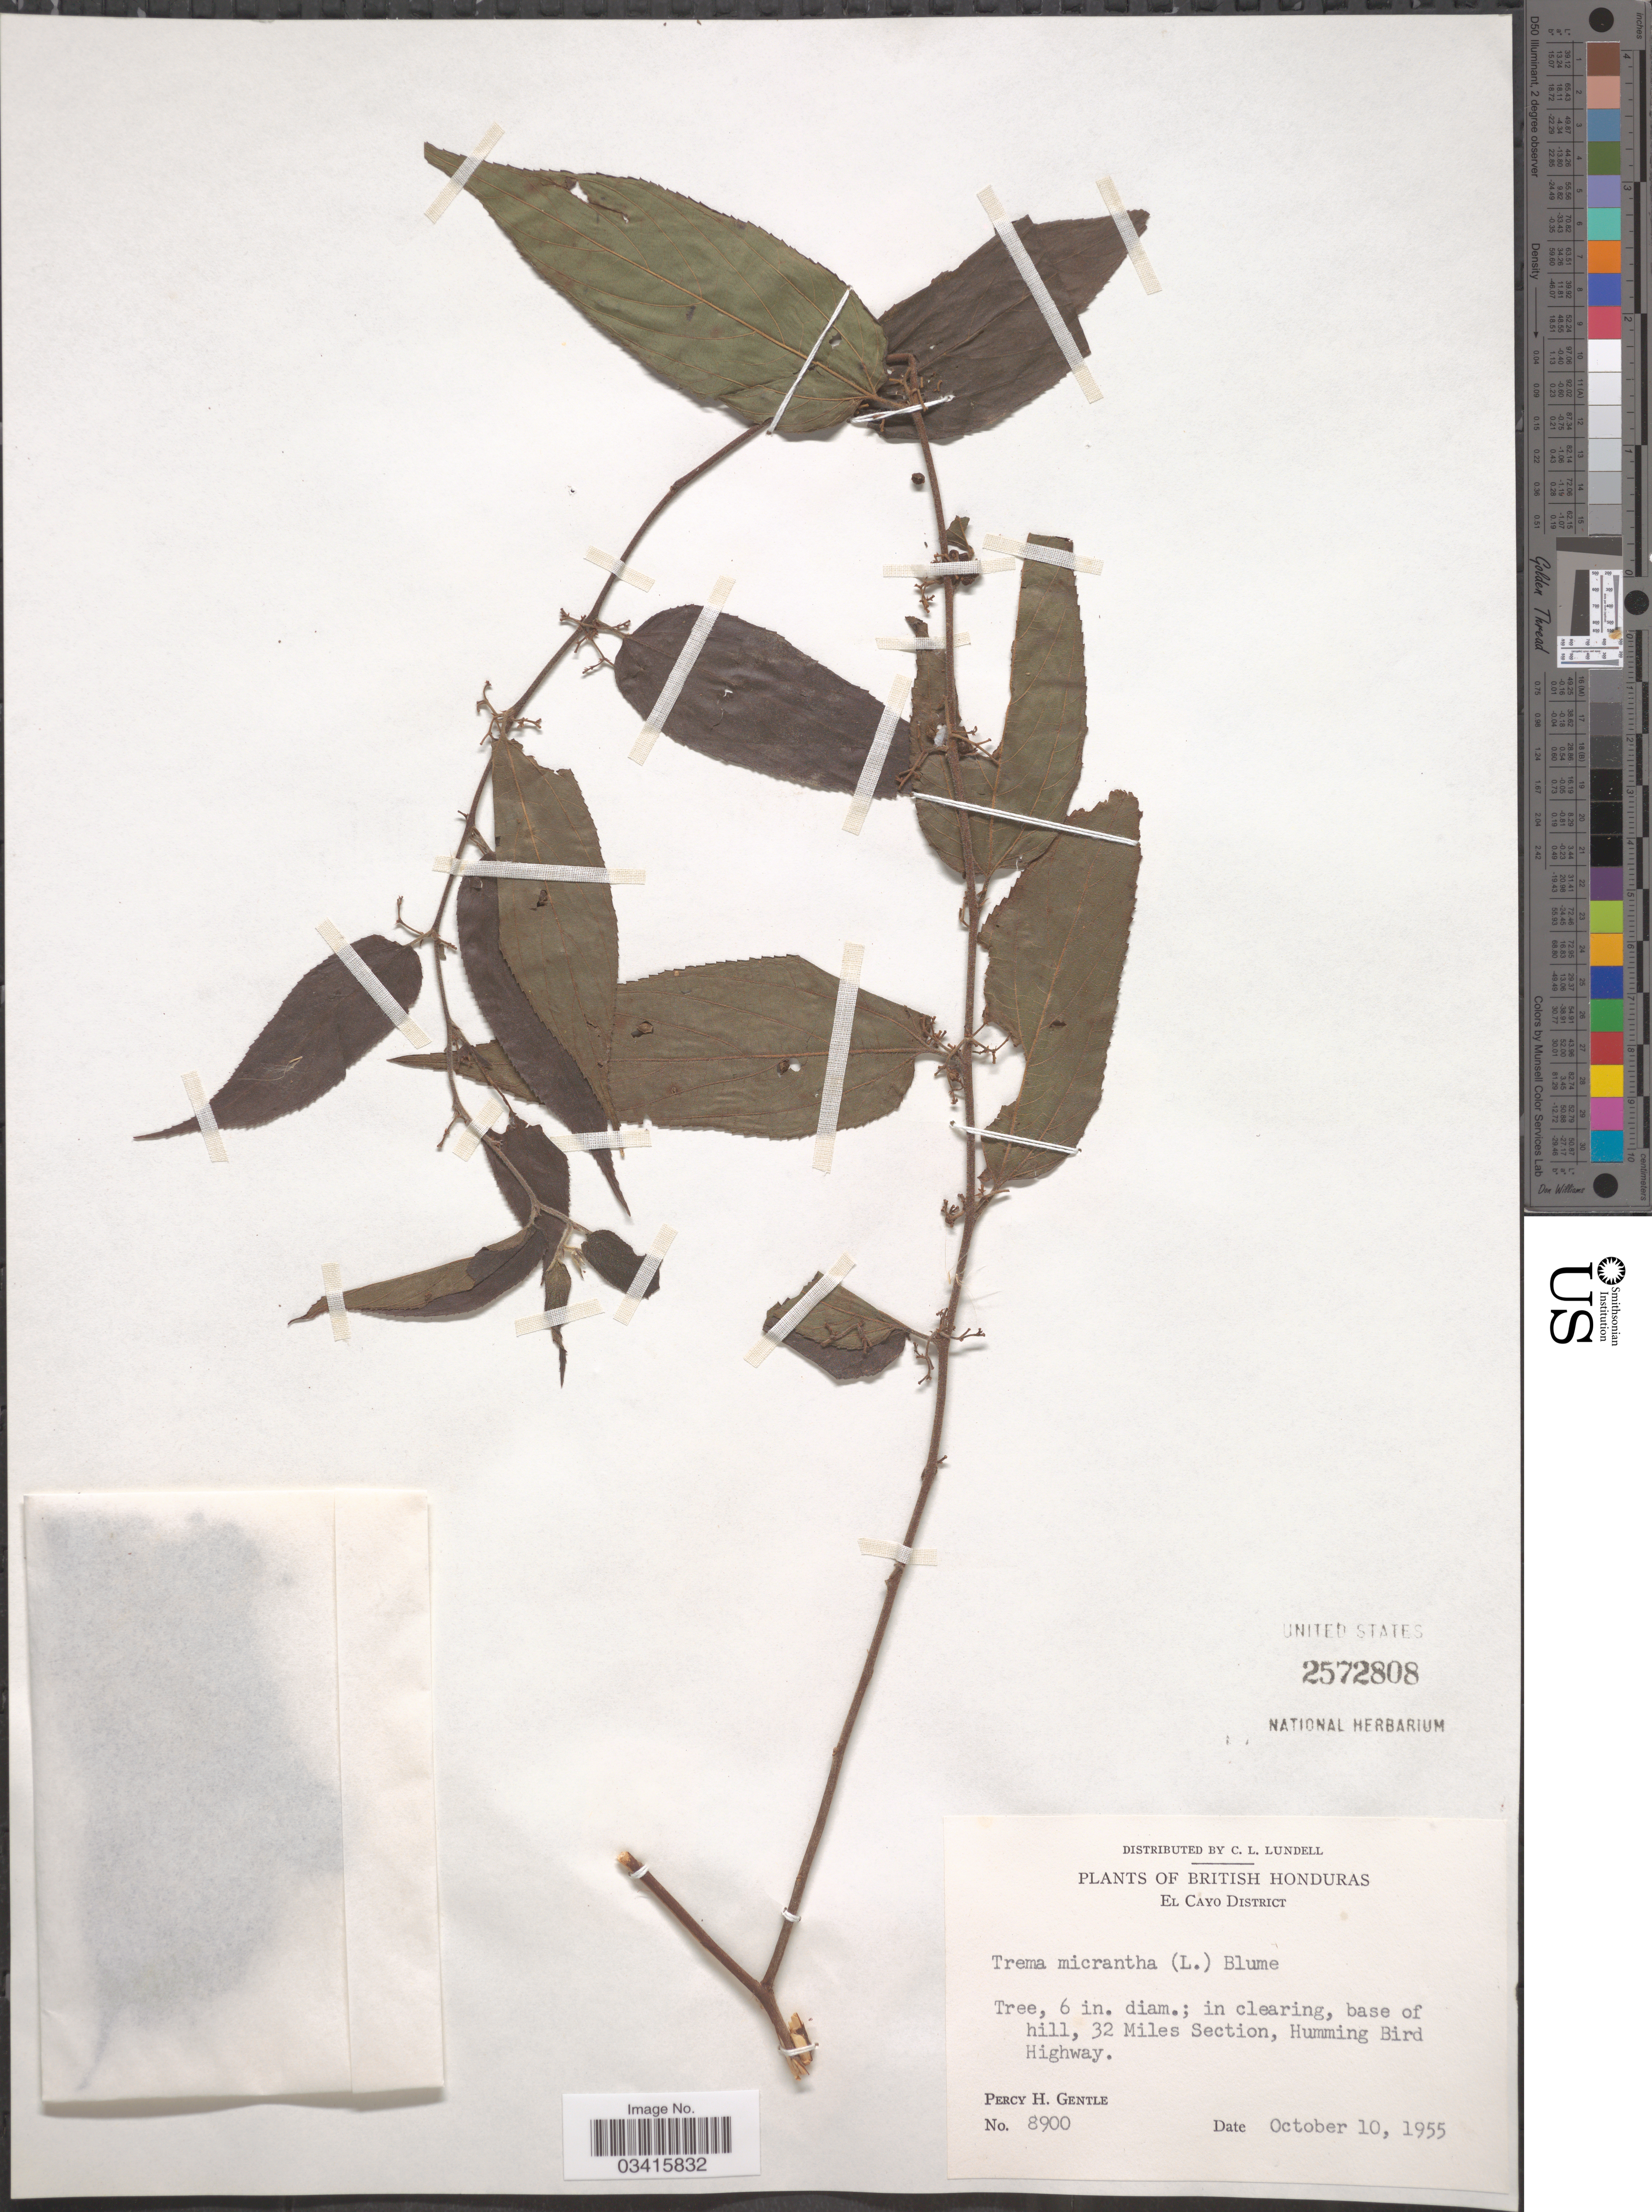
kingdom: Plantae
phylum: Tracheophyta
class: Magnoliopsida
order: Rosales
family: Cannabaceae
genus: Trema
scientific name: Trema micranthum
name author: (L.) Blume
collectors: P. H. Gentle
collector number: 8900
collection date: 1955-10-10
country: Belize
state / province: Cayo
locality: British Honduras, El Cayo District. In clearing, base of hill, 32 Miles Section, Humming Bird Highway.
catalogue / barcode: US 2572808